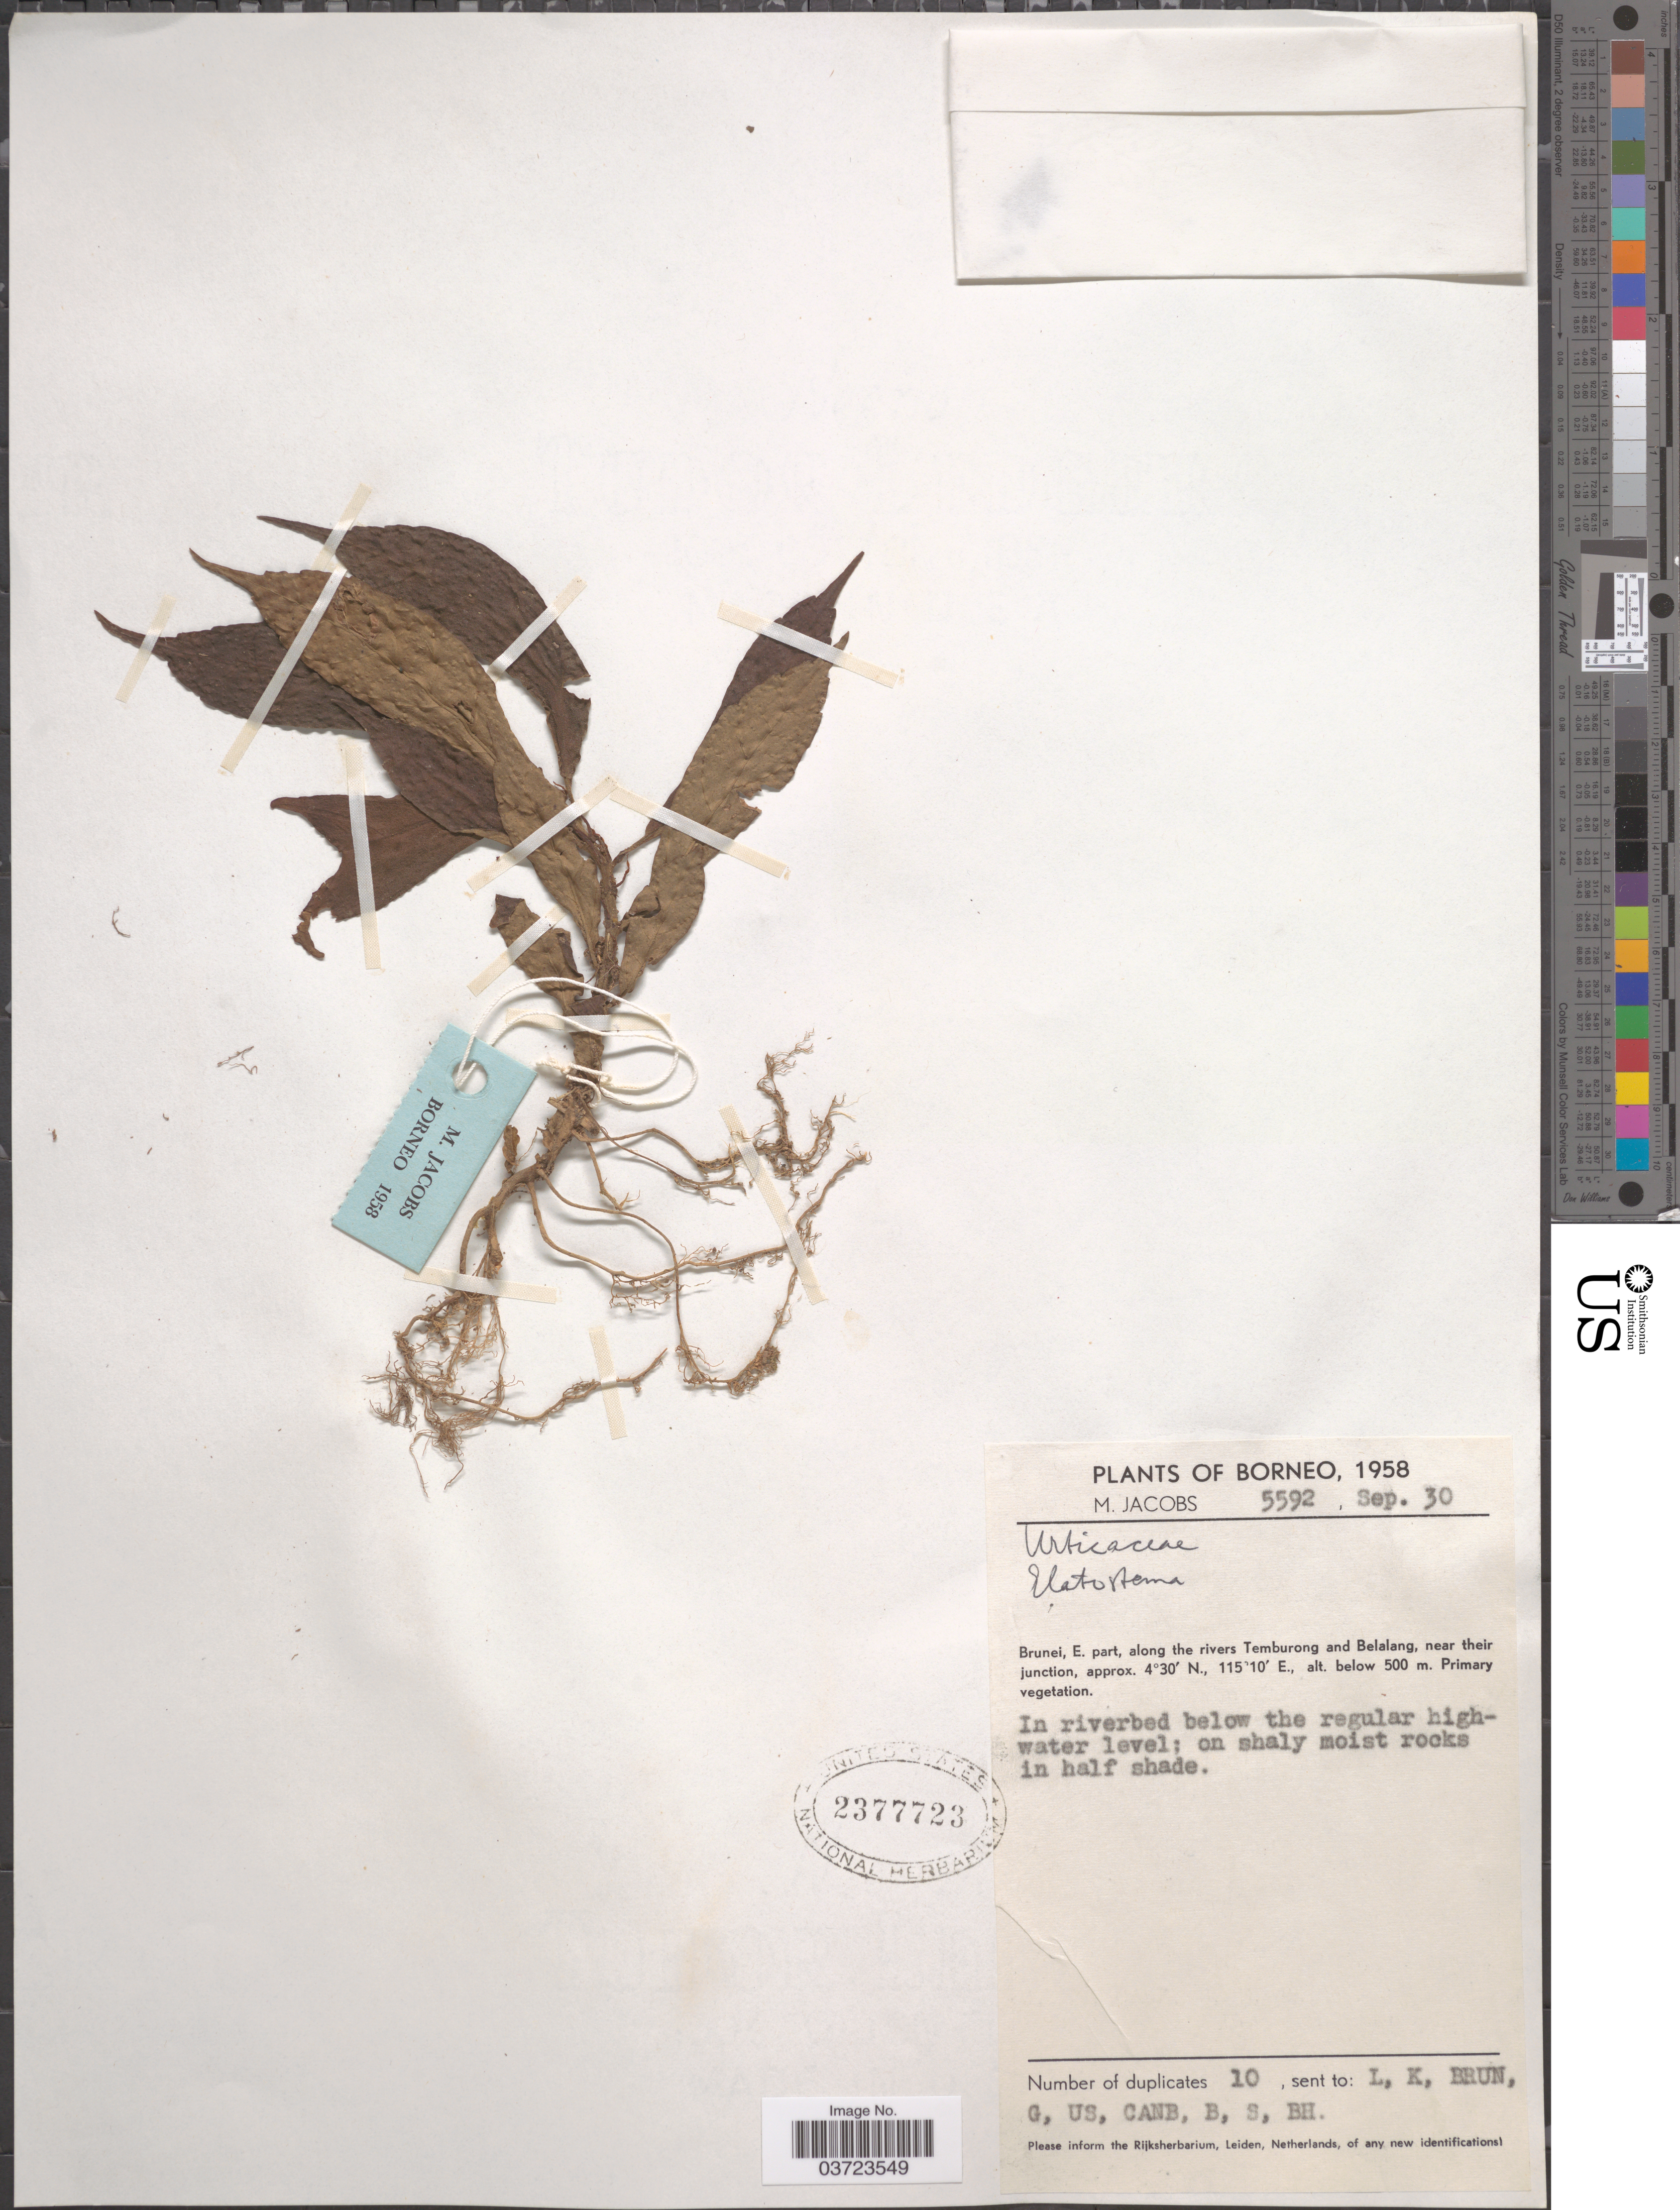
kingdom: Plantae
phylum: Tracheophyta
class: Magnoliopsida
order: Rosales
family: Urticaceae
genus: Elatostema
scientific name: Elatostema sp.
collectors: M. Jacobs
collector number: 5592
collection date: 1958-09-30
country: Brunei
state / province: Temburong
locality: Borneo. E. part, along the rivers Temburong and Belalang, near their junction.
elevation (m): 500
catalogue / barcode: US 2377723